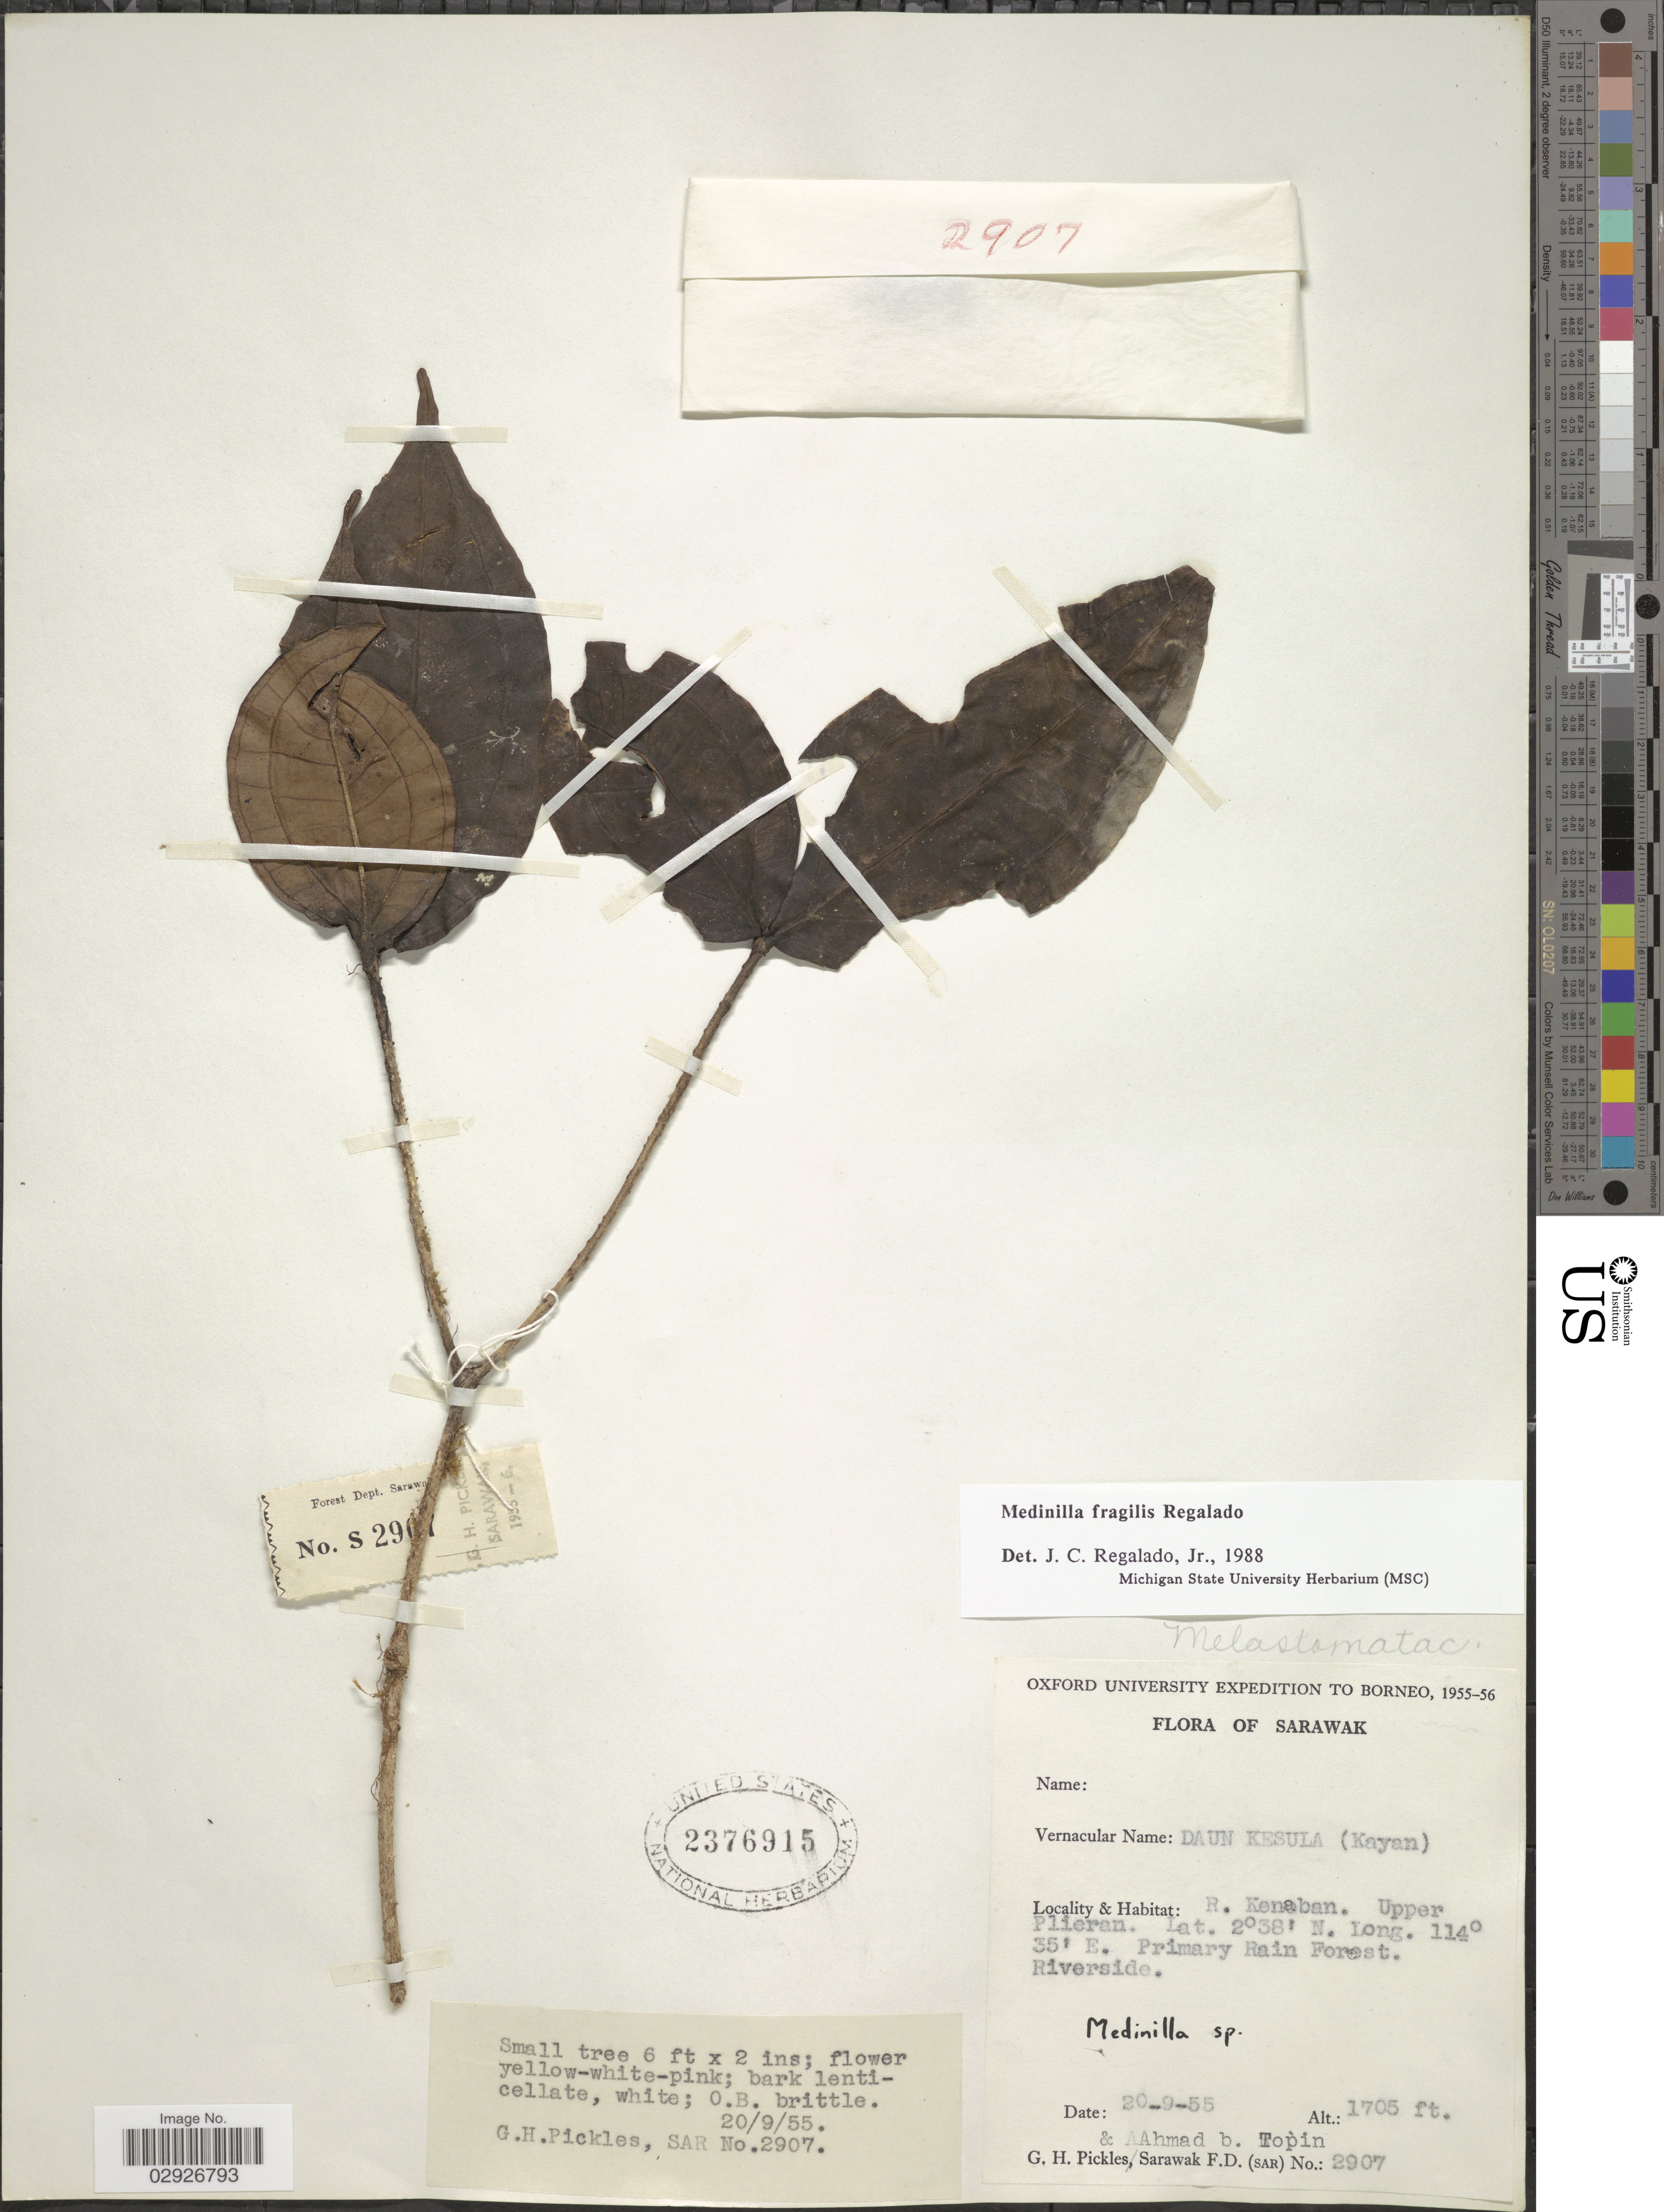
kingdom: Plantae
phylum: Tracheophyta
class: Magnoliopsida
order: Myrtales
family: Melastomataceae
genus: Medinilla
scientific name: Medinilla fragilis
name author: Regalado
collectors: G. Pickles & Ahmad bin Topin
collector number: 2907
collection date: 1955-09-20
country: Malaysia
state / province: Sarawak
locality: R. Kenaban. Upper Plieran. Primary Rain Forest. Riverside.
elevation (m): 520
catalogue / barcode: US 2376915